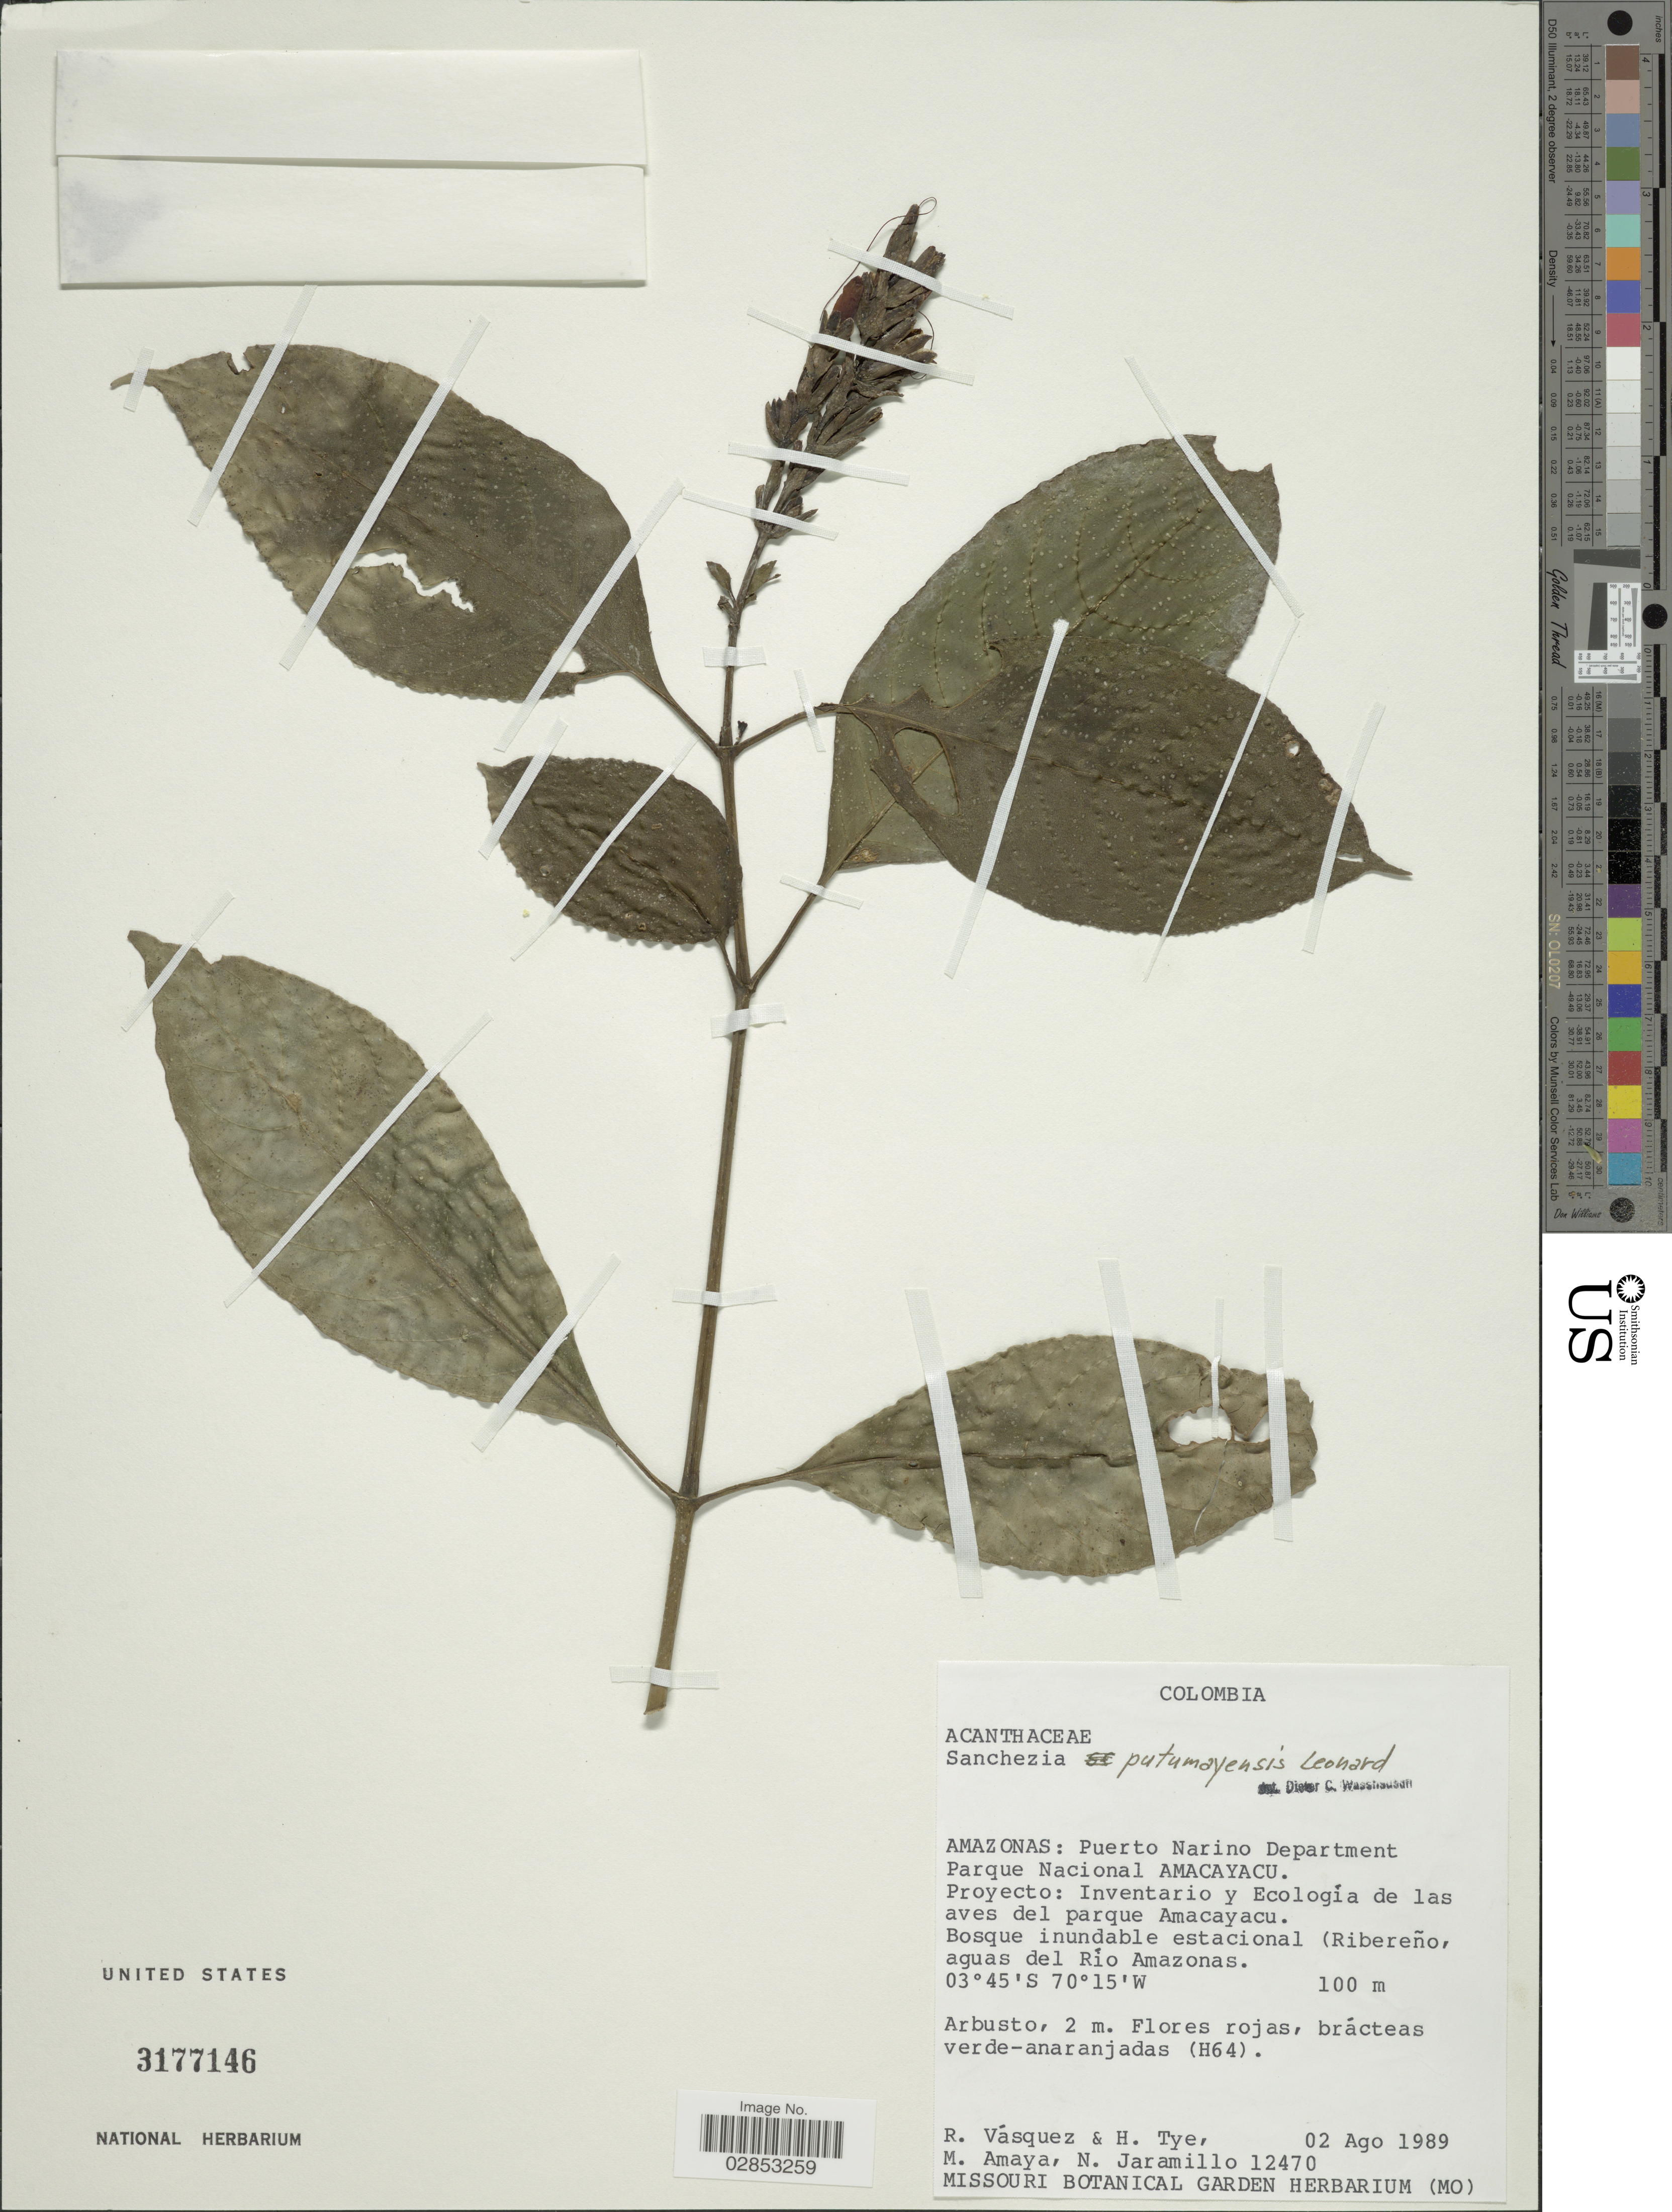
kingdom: Plantae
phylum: Tracheophyta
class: Magnoliopsida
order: Lamiales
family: Acanthaceae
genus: Sanchezia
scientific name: Sanchezia lispa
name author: Leonard & L.B. Sm.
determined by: Azevedo, Igor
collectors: R. Vásquez, H. Tye, M. Amaya & N. Jaramillo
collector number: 12470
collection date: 1989-08-02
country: Colombia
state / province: Amazônas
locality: Amazonas: Puerto Narino Department, Parque Nacional Amacayacu, Proyecto: Inventario y Ecologia de las aves del parque Amacayacu, Bosque inundable estacional ( Ribereño, aguas del Río Amazonas).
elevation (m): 100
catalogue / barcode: US 3177146